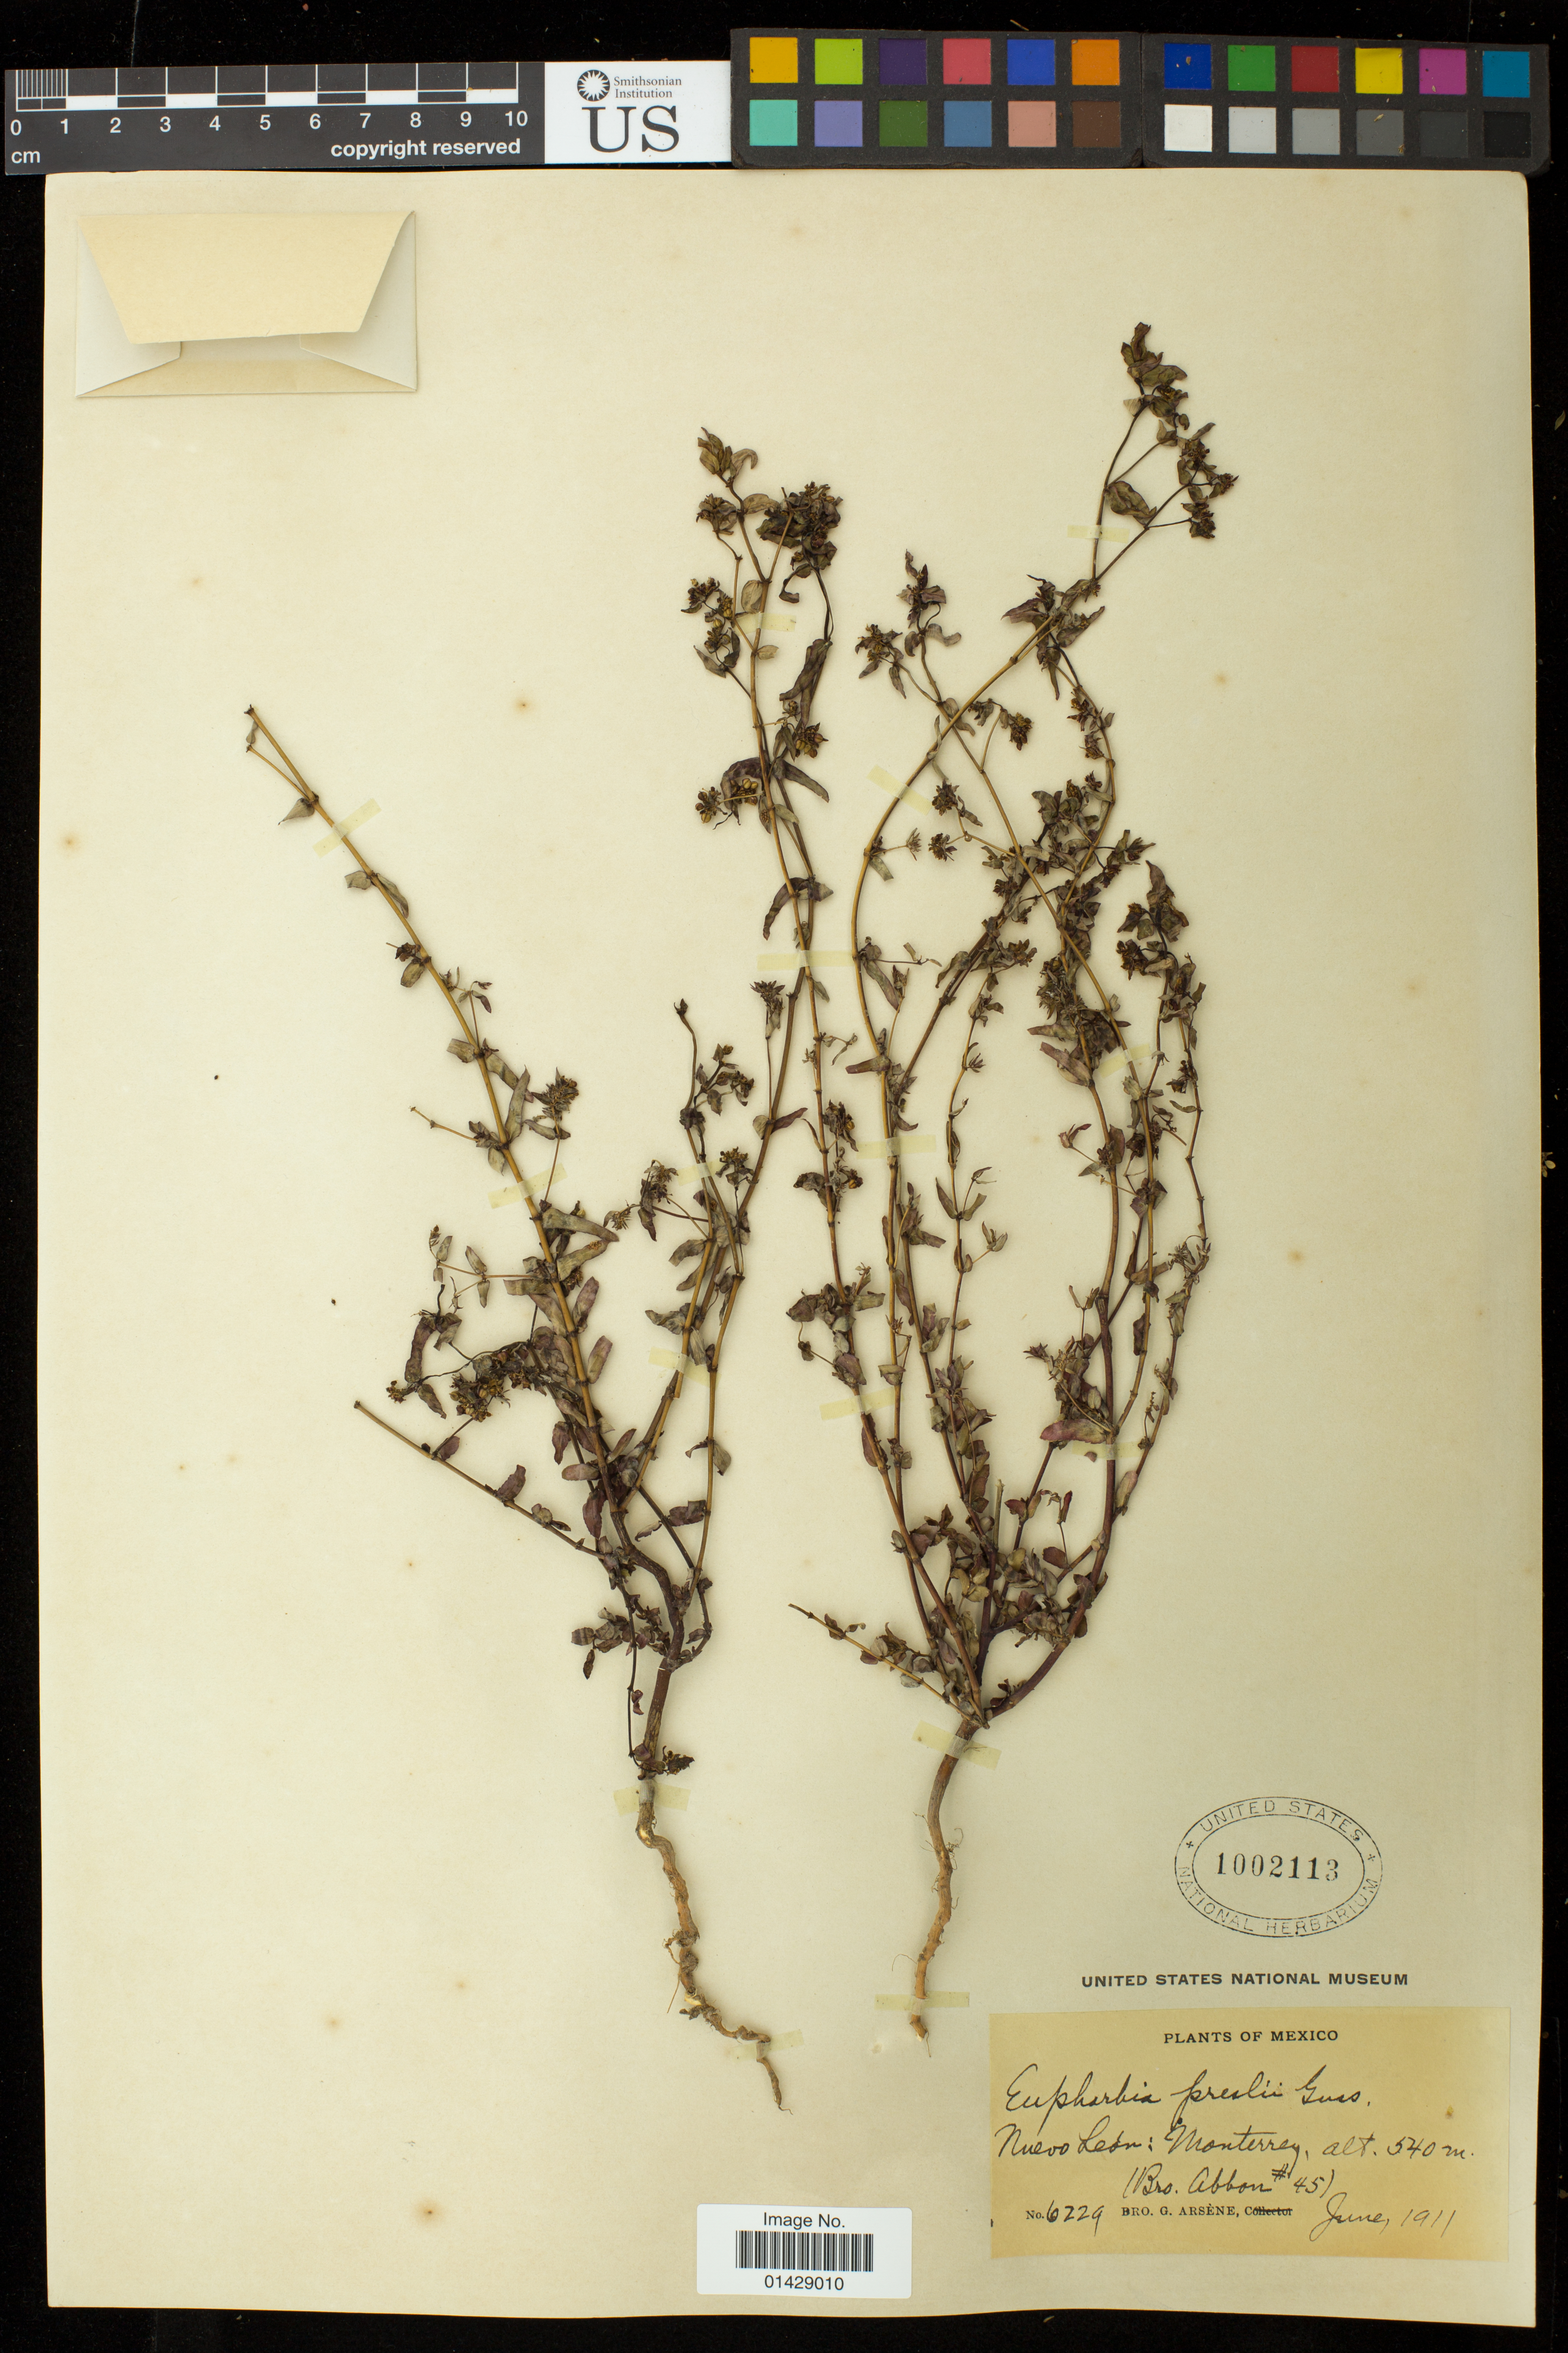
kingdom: Plantae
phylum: Tracheophyta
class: Magnoliopsida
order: Malpighiales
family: Euphorbiaceae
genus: Euphorbia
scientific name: Euphorbia hyssopifolia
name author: L.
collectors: Bro. G. Arsène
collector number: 6229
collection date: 1911-06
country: Mexico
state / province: Nuevo León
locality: Monterrey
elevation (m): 540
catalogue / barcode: US 1002113